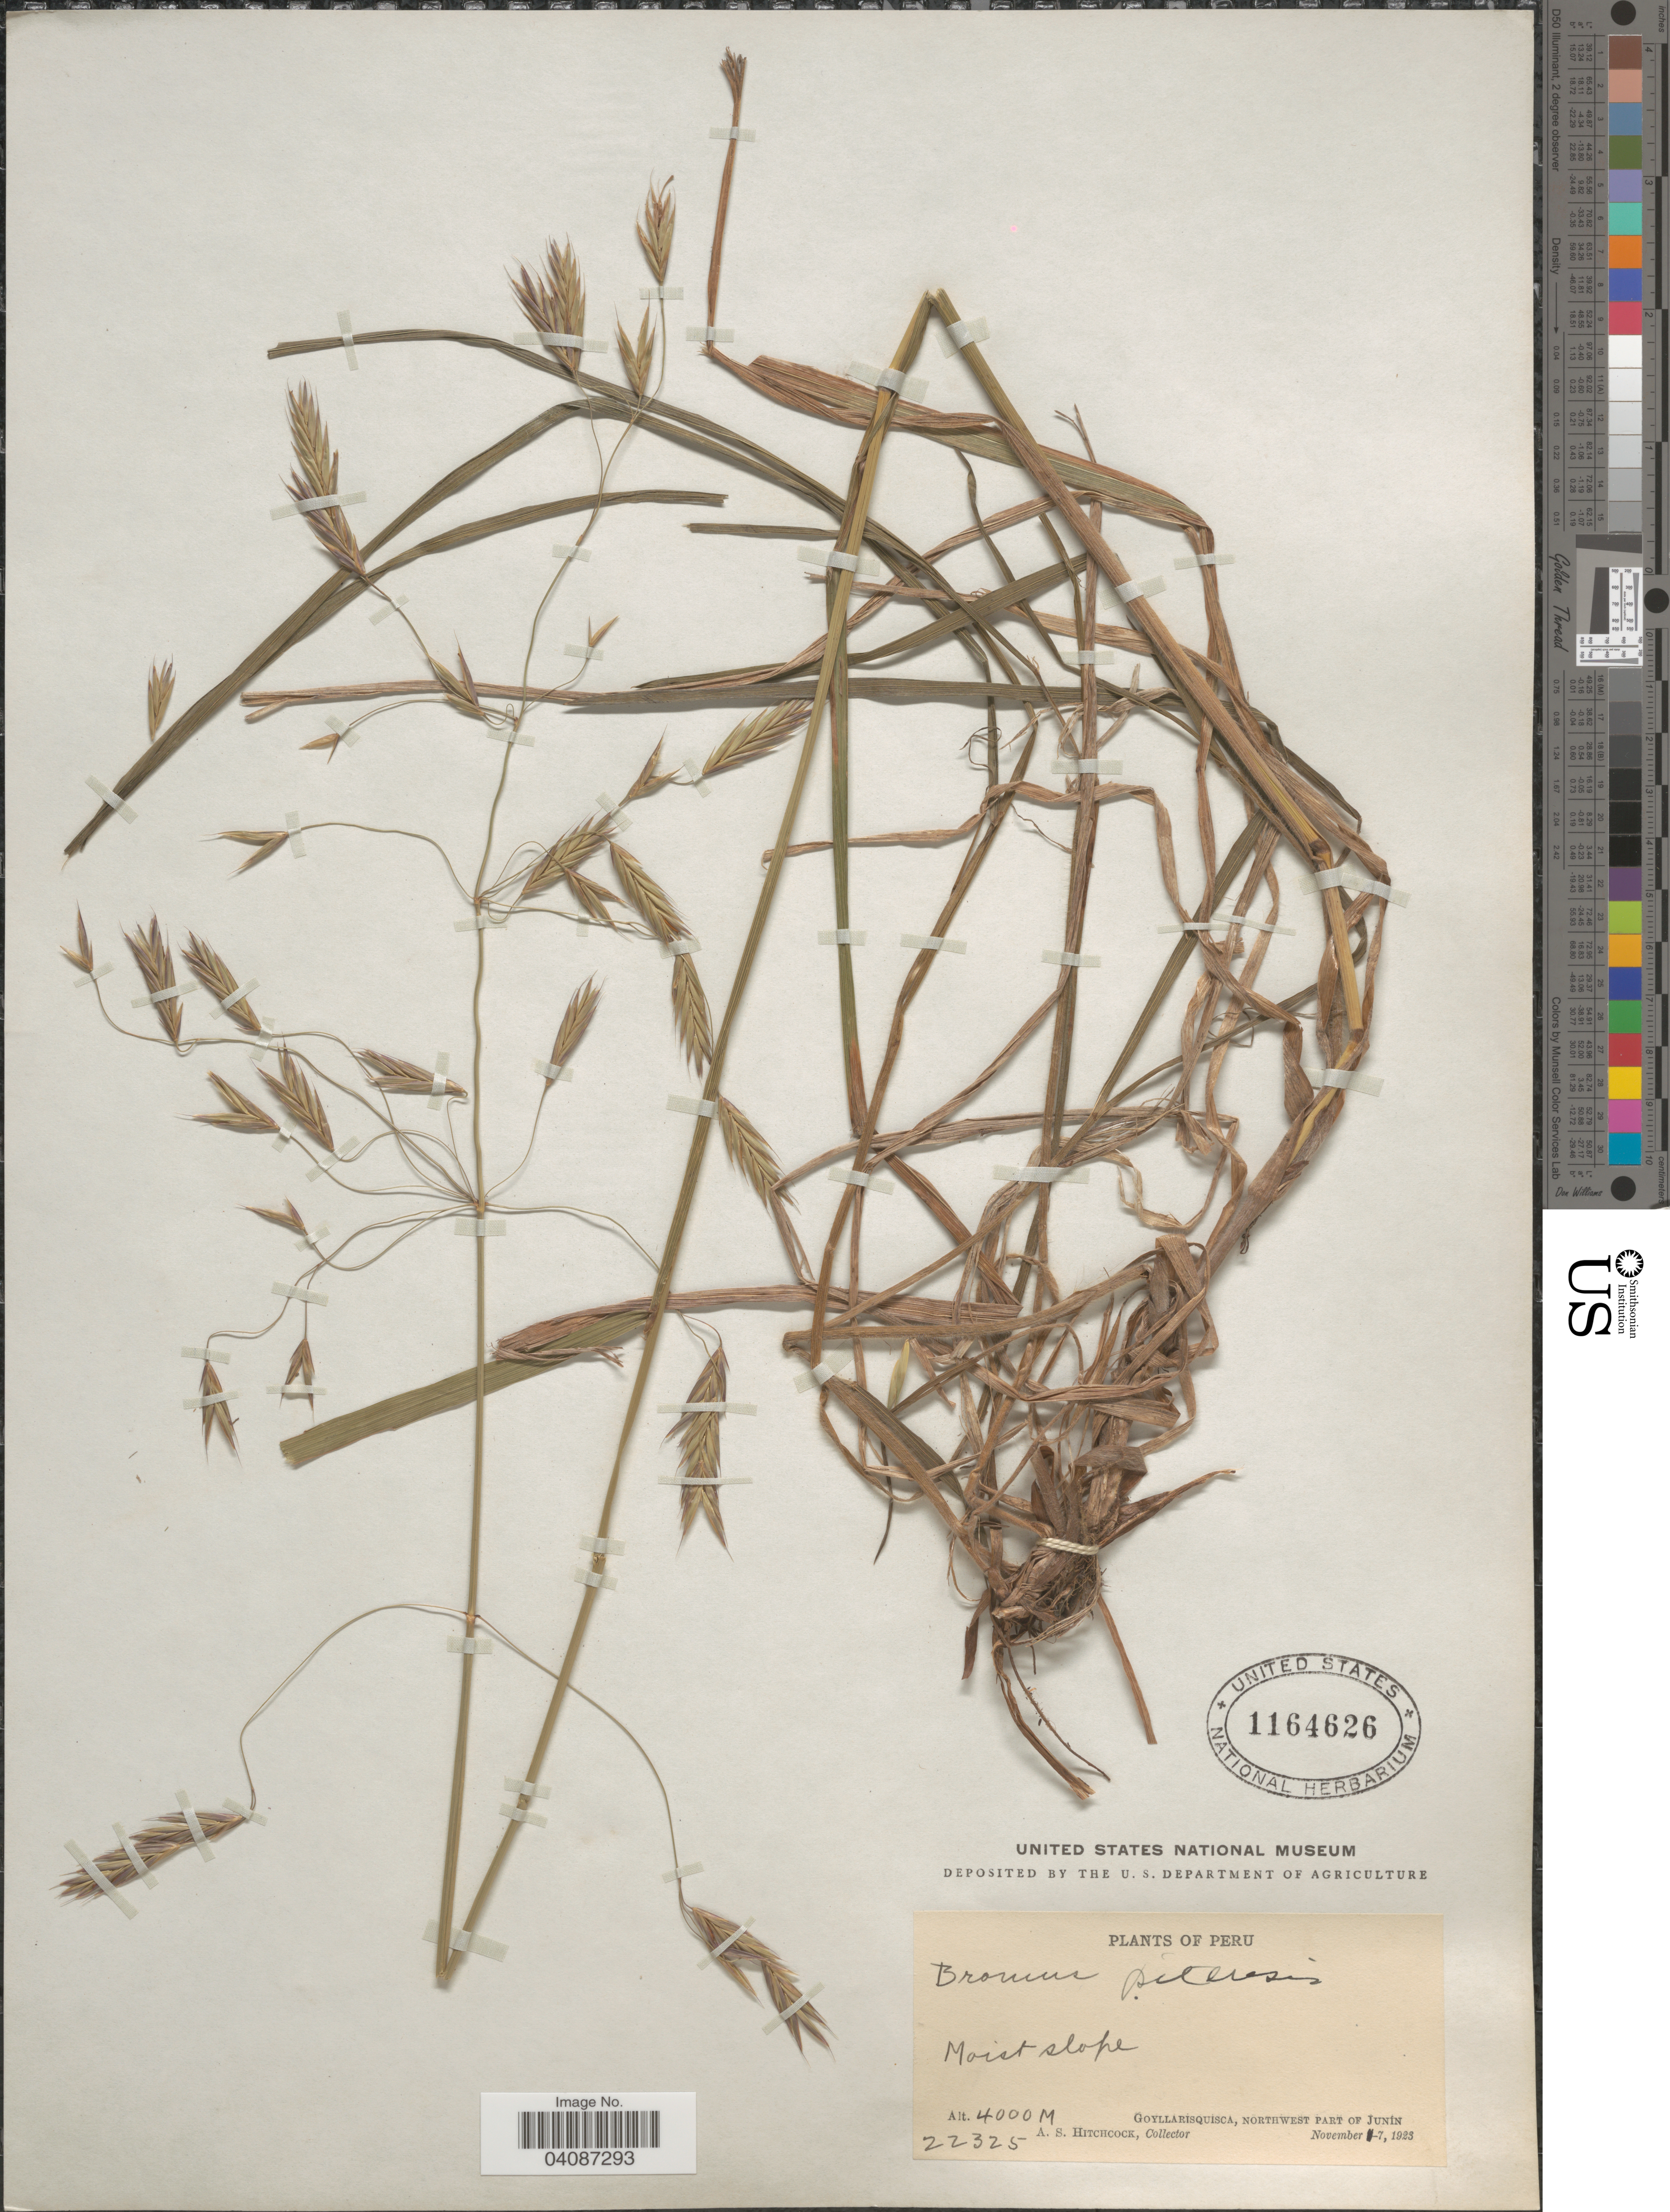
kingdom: Plantae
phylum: Tracheophyta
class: Liliopsida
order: Poales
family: Poaceae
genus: Bromus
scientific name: Bromus pitensis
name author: Kunth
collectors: A. S. Hitchcock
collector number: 22325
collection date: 1923-01-07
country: Peru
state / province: Junín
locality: Goyllariquisca, Northwest Part of Junín.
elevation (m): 4000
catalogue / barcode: US 1164626